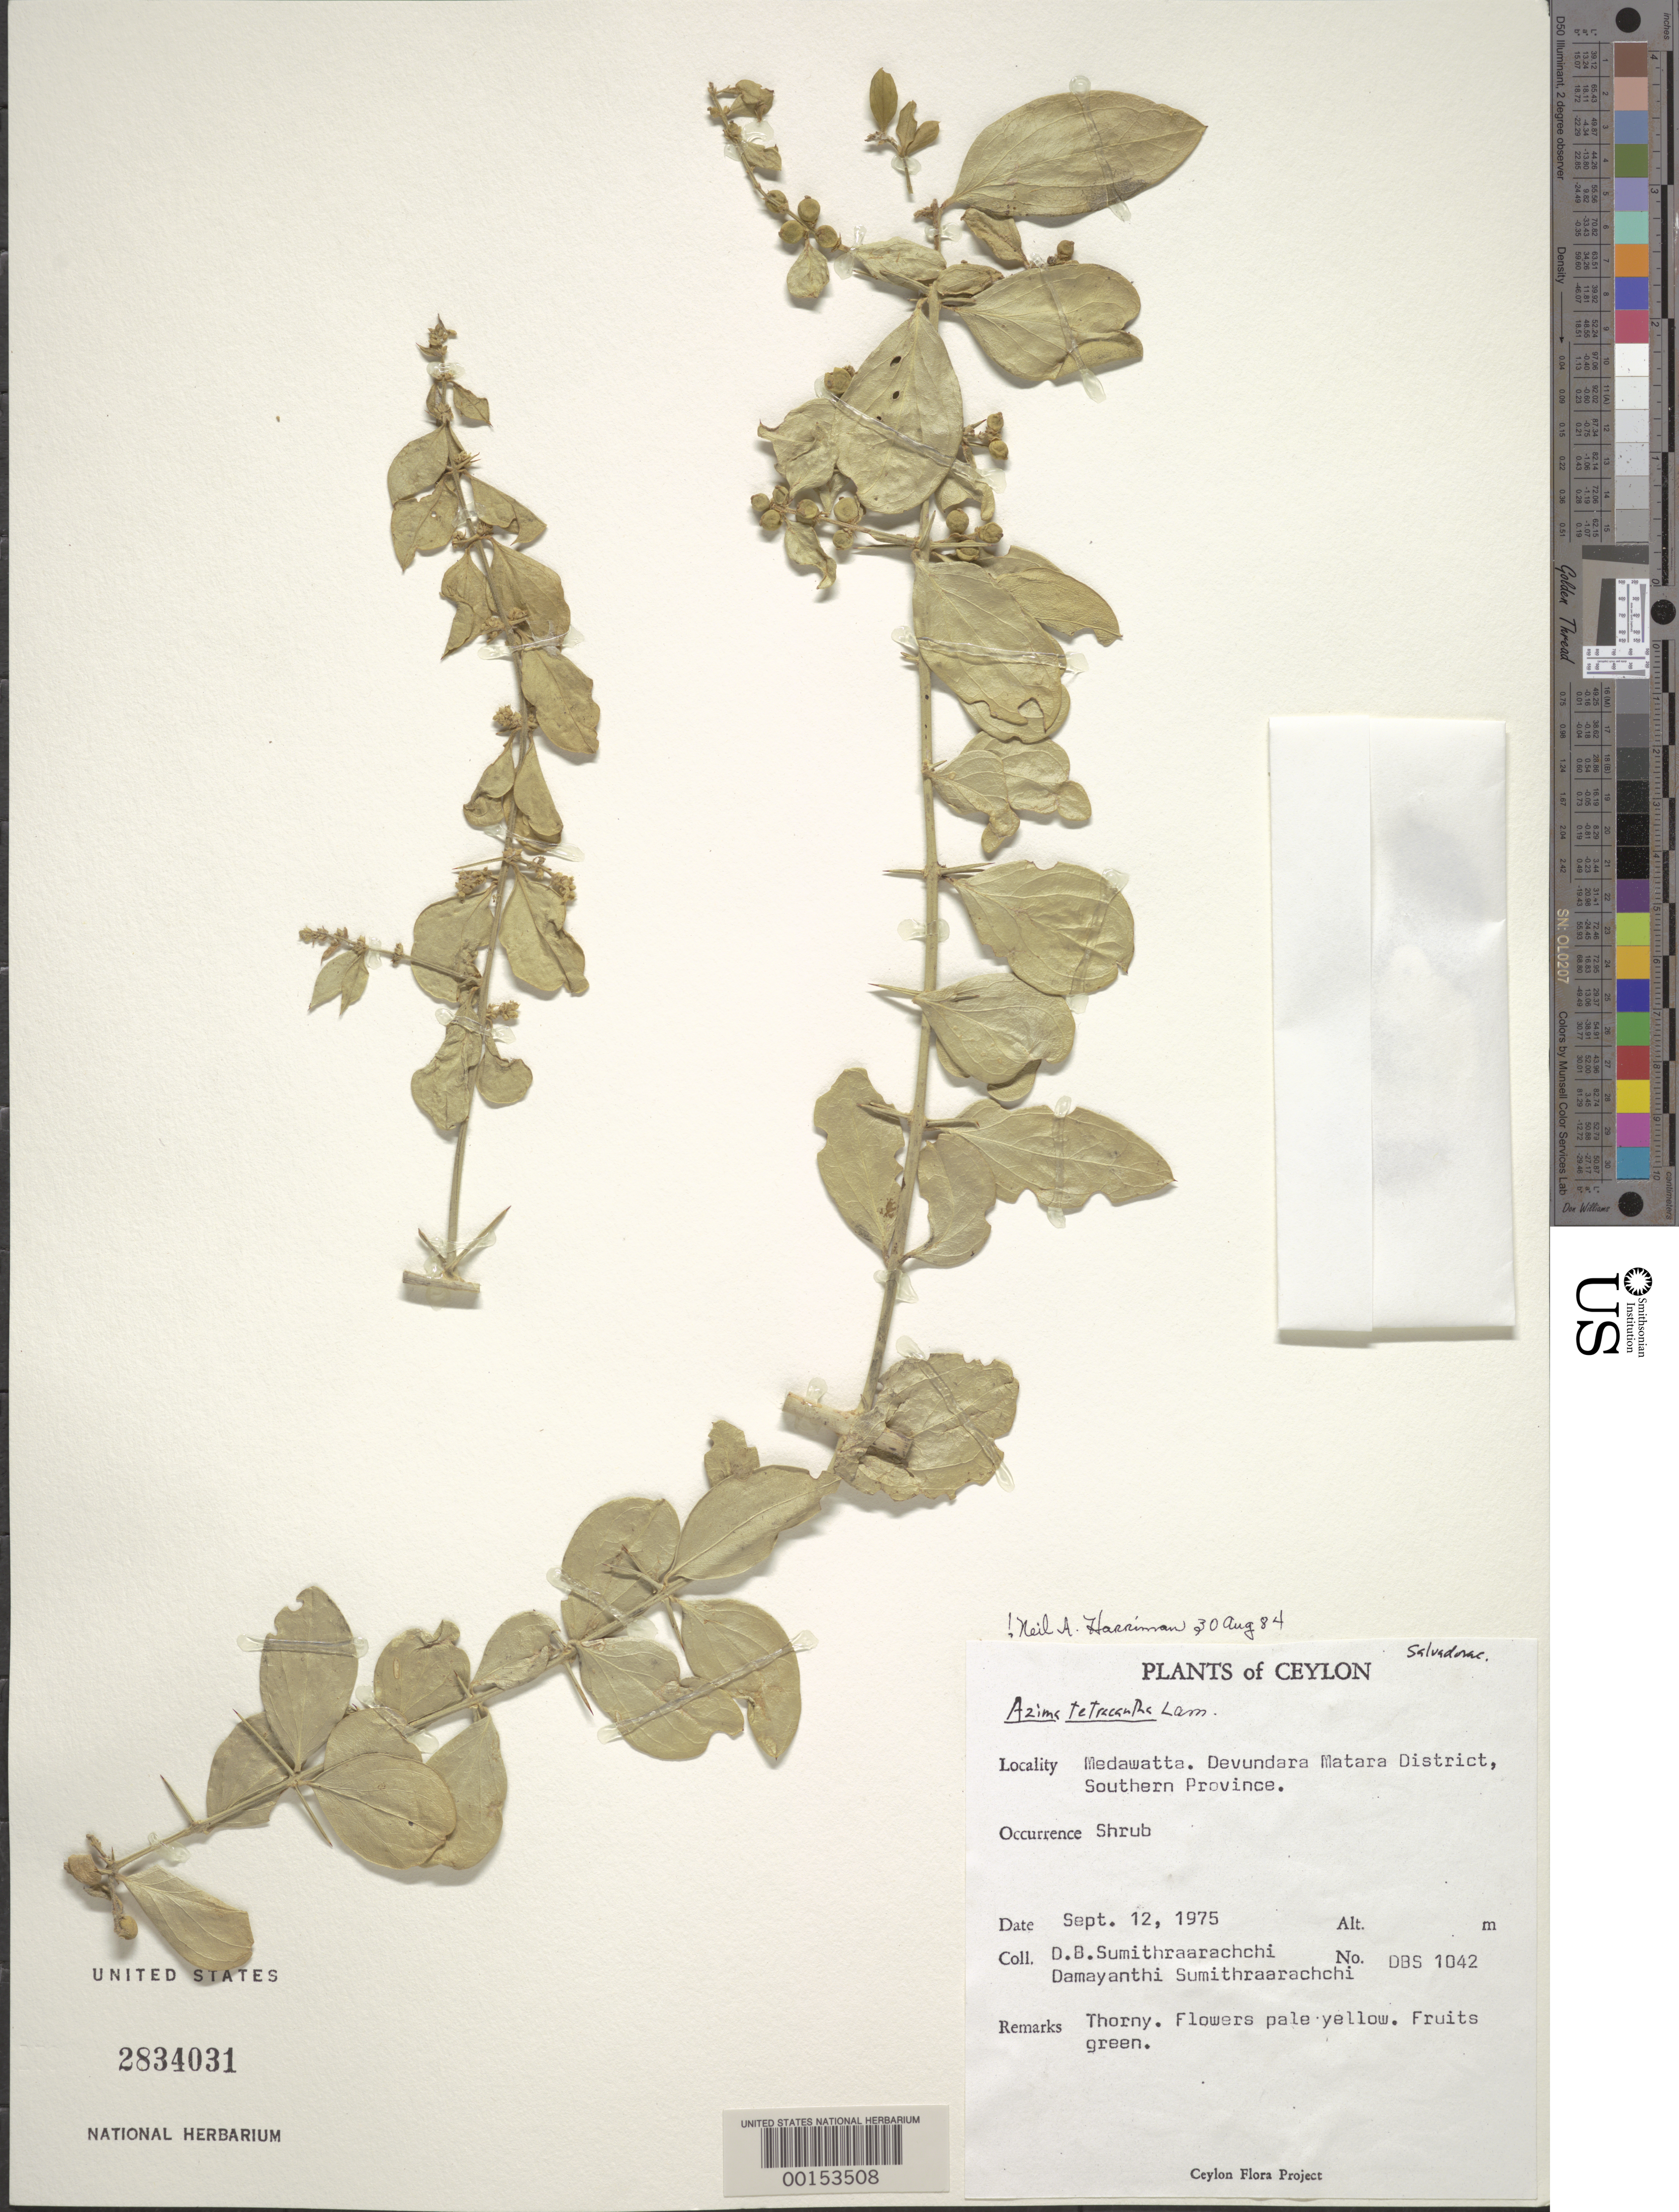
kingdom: Plantae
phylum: Tracheophyta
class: Magnoliopsida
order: Brassicales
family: Salvadoraceae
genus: Azima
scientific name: Azima tetracantha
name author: Lam.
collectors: D. B. Sumithraarachchi & D. Sumithraarachchi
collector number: DBS1042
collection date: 1975-09-12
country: Sri Lanka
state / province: Southern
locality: Ceylon. Medawatta. Devundara Matara District, Southern Province.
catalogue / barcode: US 2834031